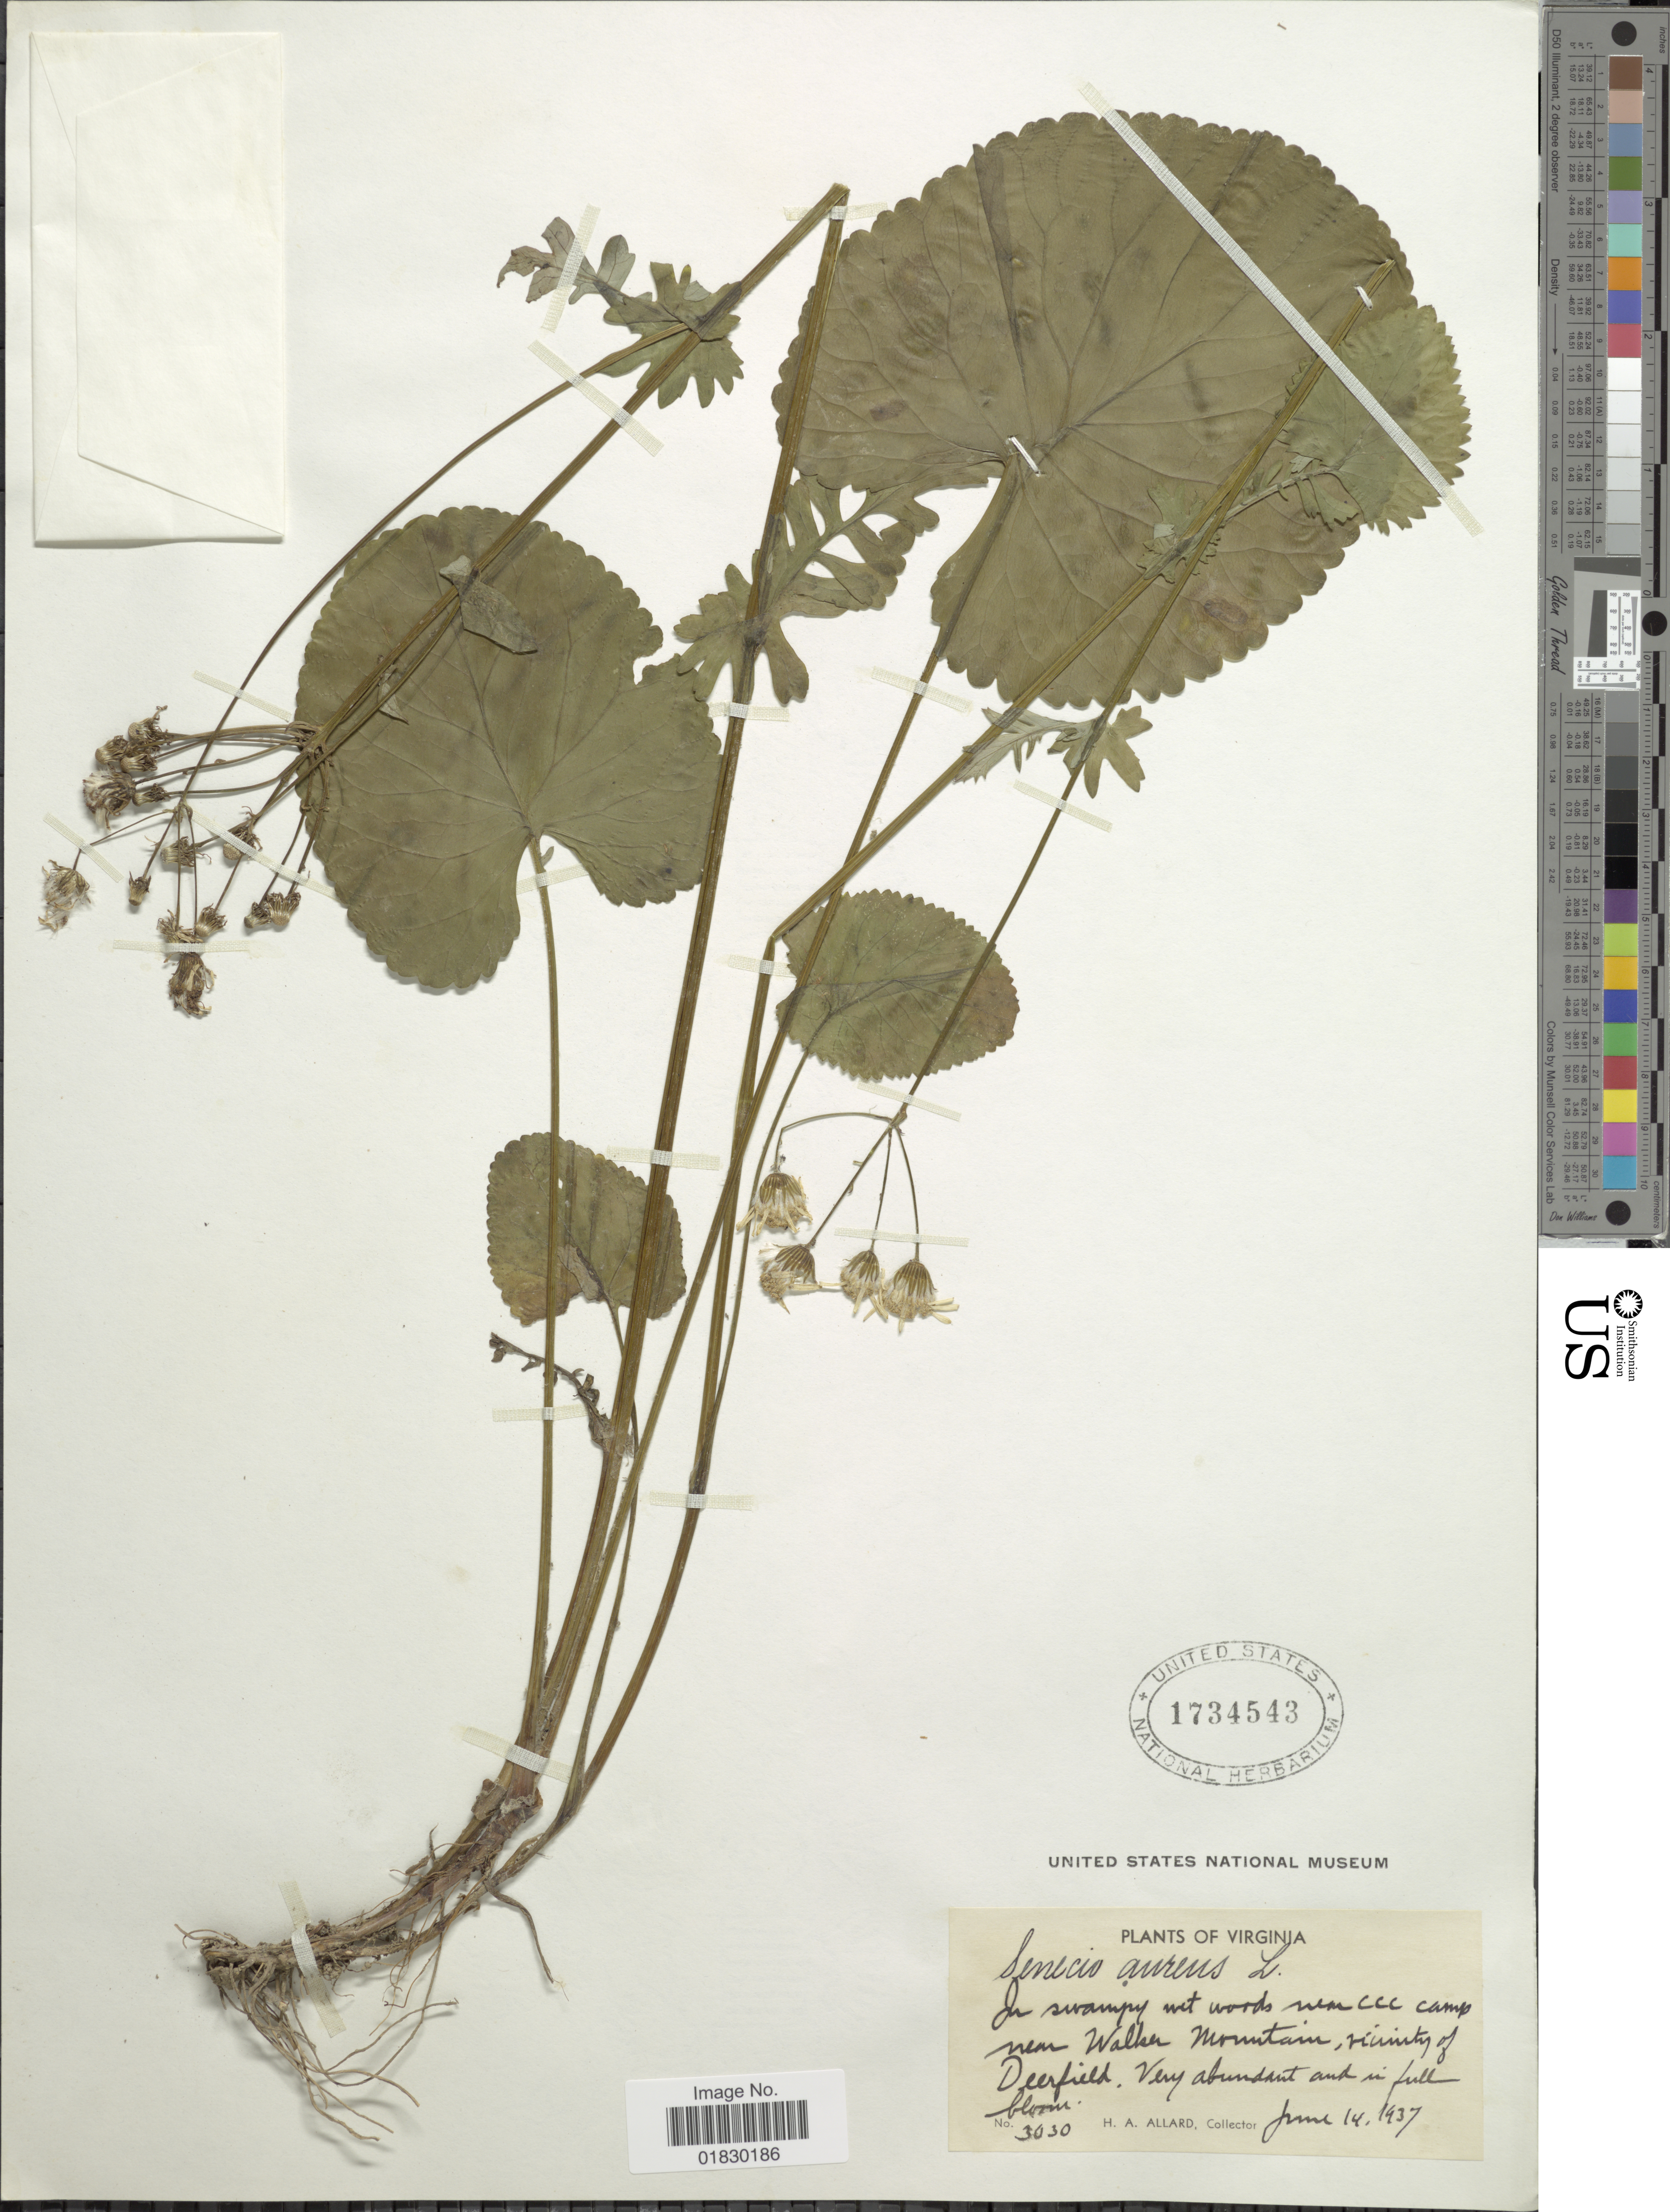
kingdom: Plantae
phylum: Tracheophyta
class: Magnoliopsida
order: Asterales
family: Asteraceae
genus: Packera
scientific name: Packera aurea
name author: (L.) Á. Löve & D. Löve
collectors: H. A. Allard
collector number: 3030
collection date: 1937-06-14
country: United States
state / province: Virginia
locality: In swampy wet woods near CCC camp near Walker Mountain, vicinity of Deerfield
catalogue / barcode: US 1734543